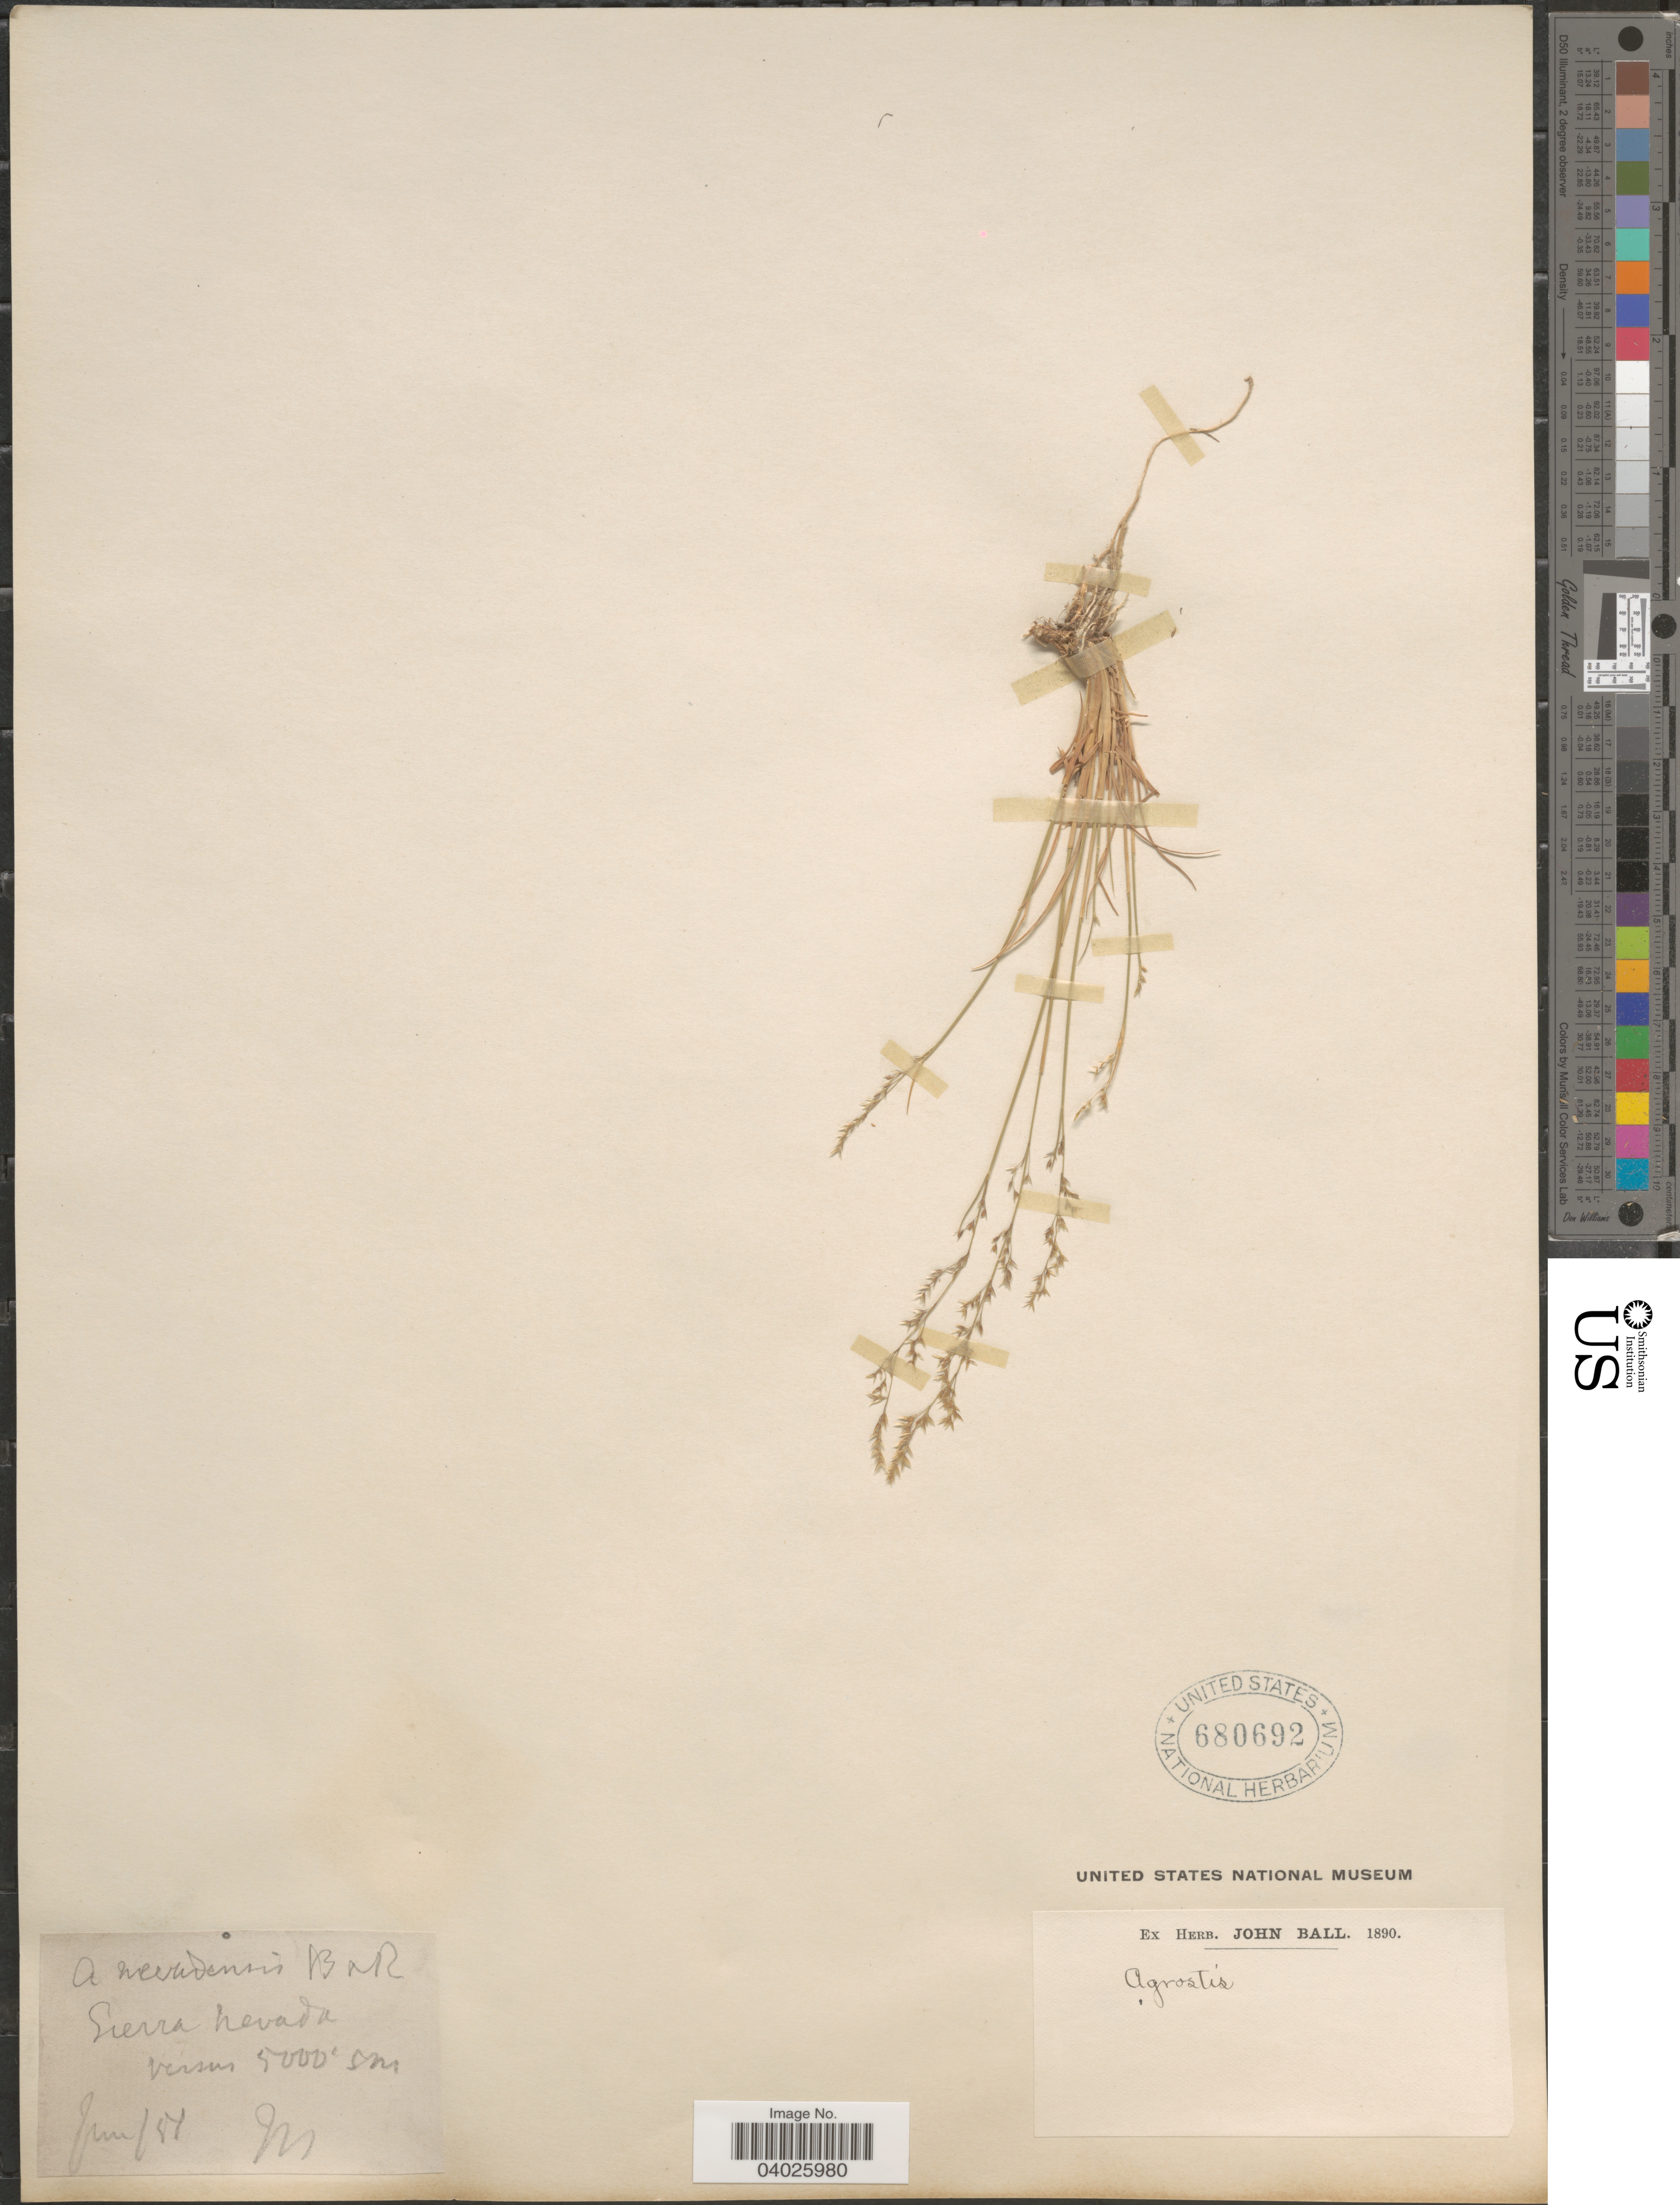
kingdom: Plantae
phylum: Tracheophyta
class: Liliopsida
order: Poales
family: Poaceae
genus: Agrostis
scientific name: Agrostis sp.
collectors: J. Ball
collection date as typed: Transcribed d/m/y: /6/57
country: United States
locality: Sierra Nevada.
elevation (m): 1524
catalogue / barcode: US 680692